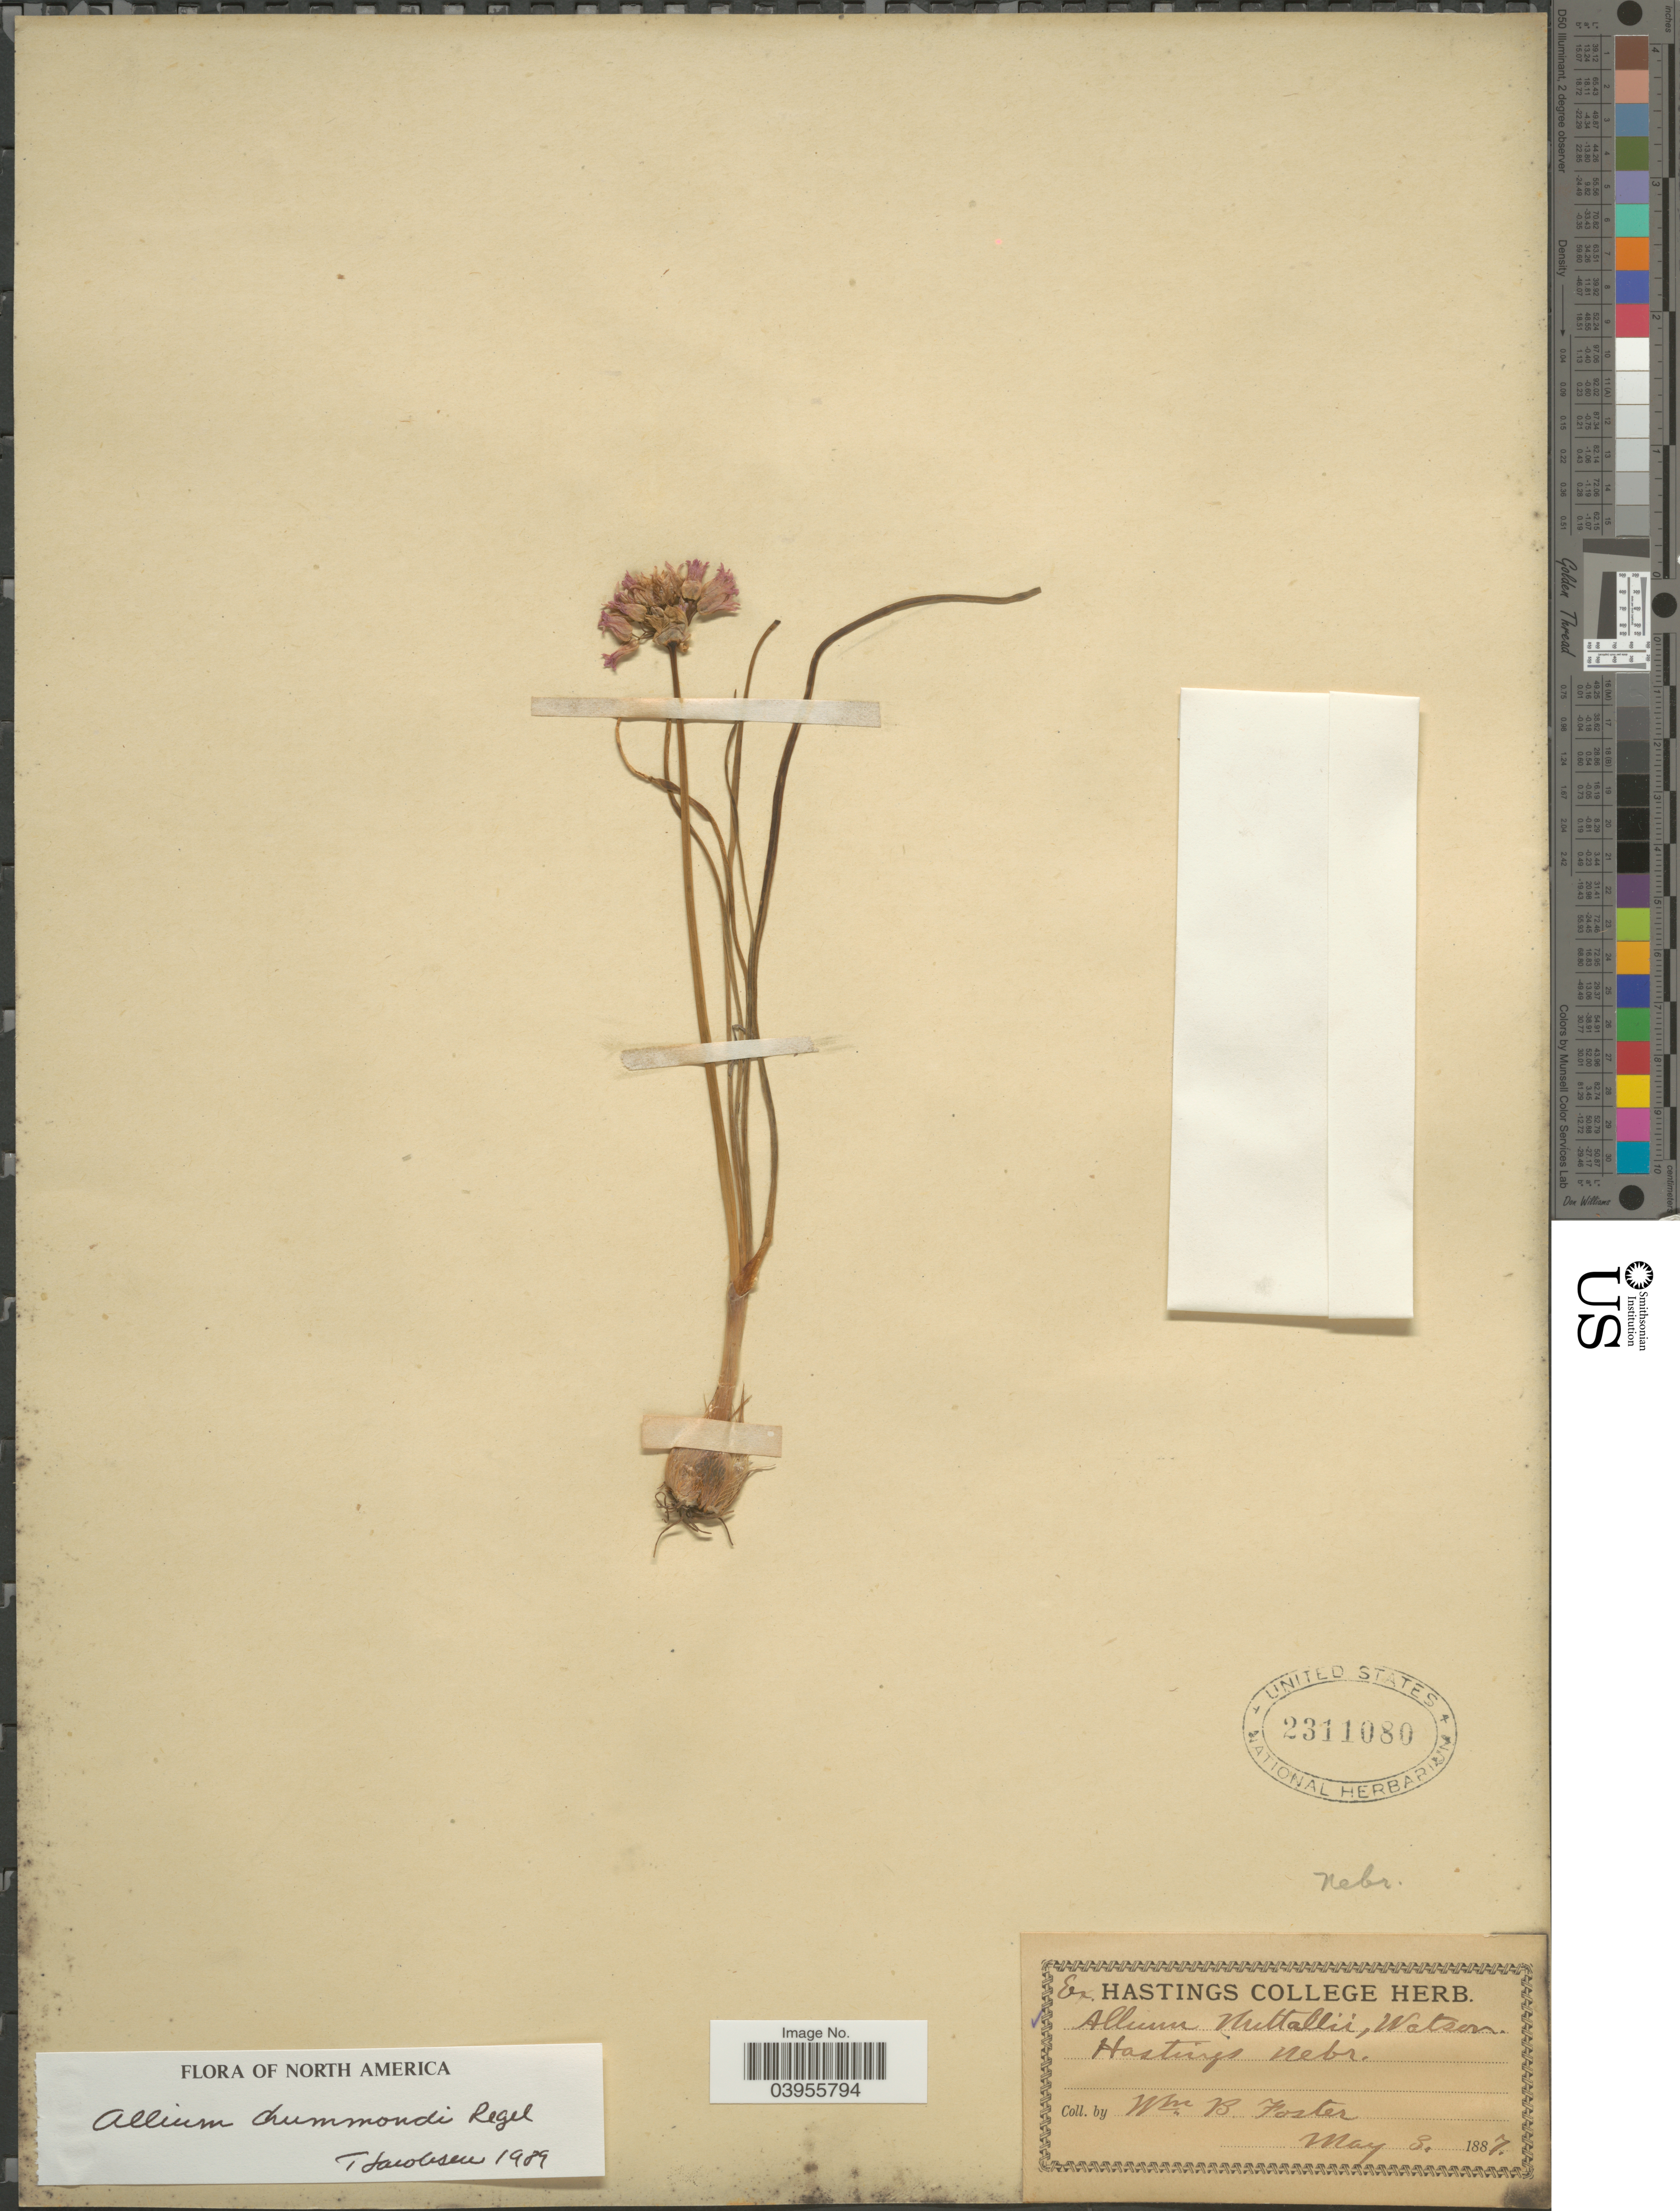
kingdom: Plantae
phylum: Tracheophyta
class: Liliopsida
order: Asparagales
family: Amaryllidaceae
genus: Allium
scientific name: Allium drummondii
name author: Regel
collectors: W. Foster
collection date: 1887-05-03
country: United States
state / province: Nebraska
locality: Hastings.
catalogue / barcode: US 2311080